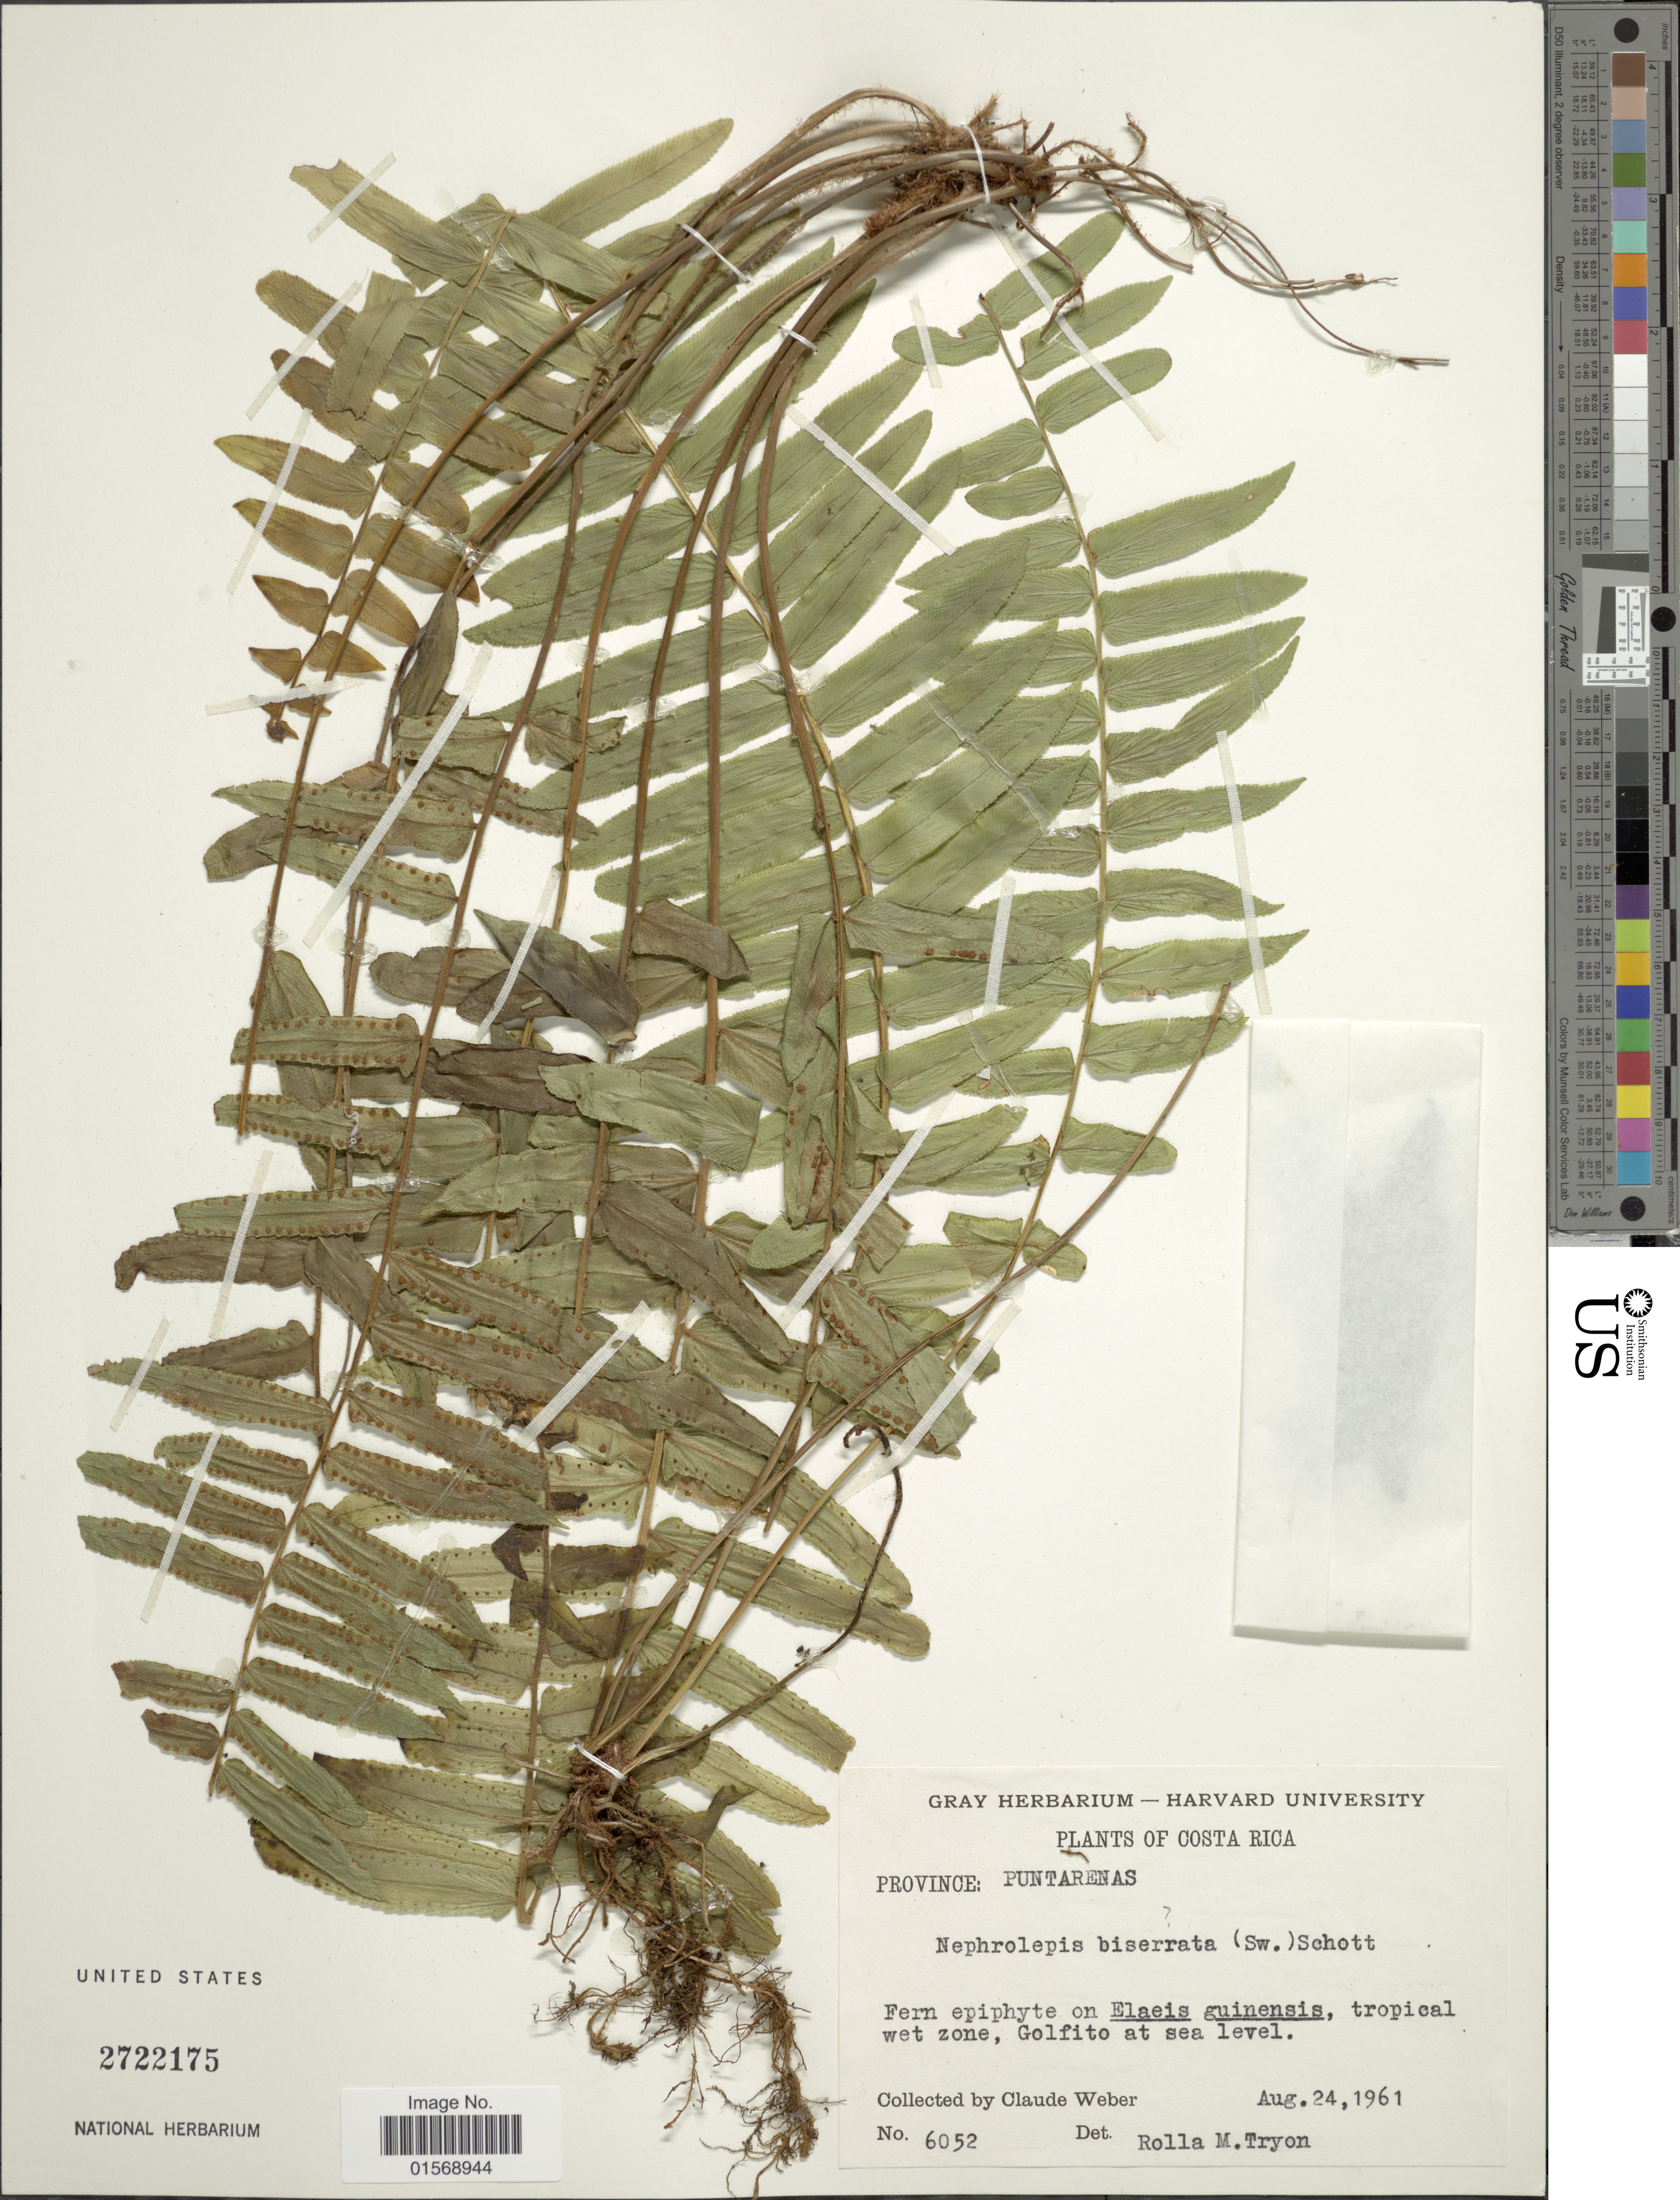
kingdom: Plantae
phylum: Tracheophyta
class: Polypodiopsida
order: Polypodiales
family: Nephrolepidaceae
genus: Nephrolepis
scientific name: Nephrolepis biserrata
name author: (Sw.) Schott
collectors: C. Weber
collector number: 6052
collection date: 1961-08-21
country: Costa Rica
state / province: Puntarenas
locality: Costa Rica. Province: Puntarenas, Golfito. Tropical wet zone.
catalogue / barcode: US 2722175